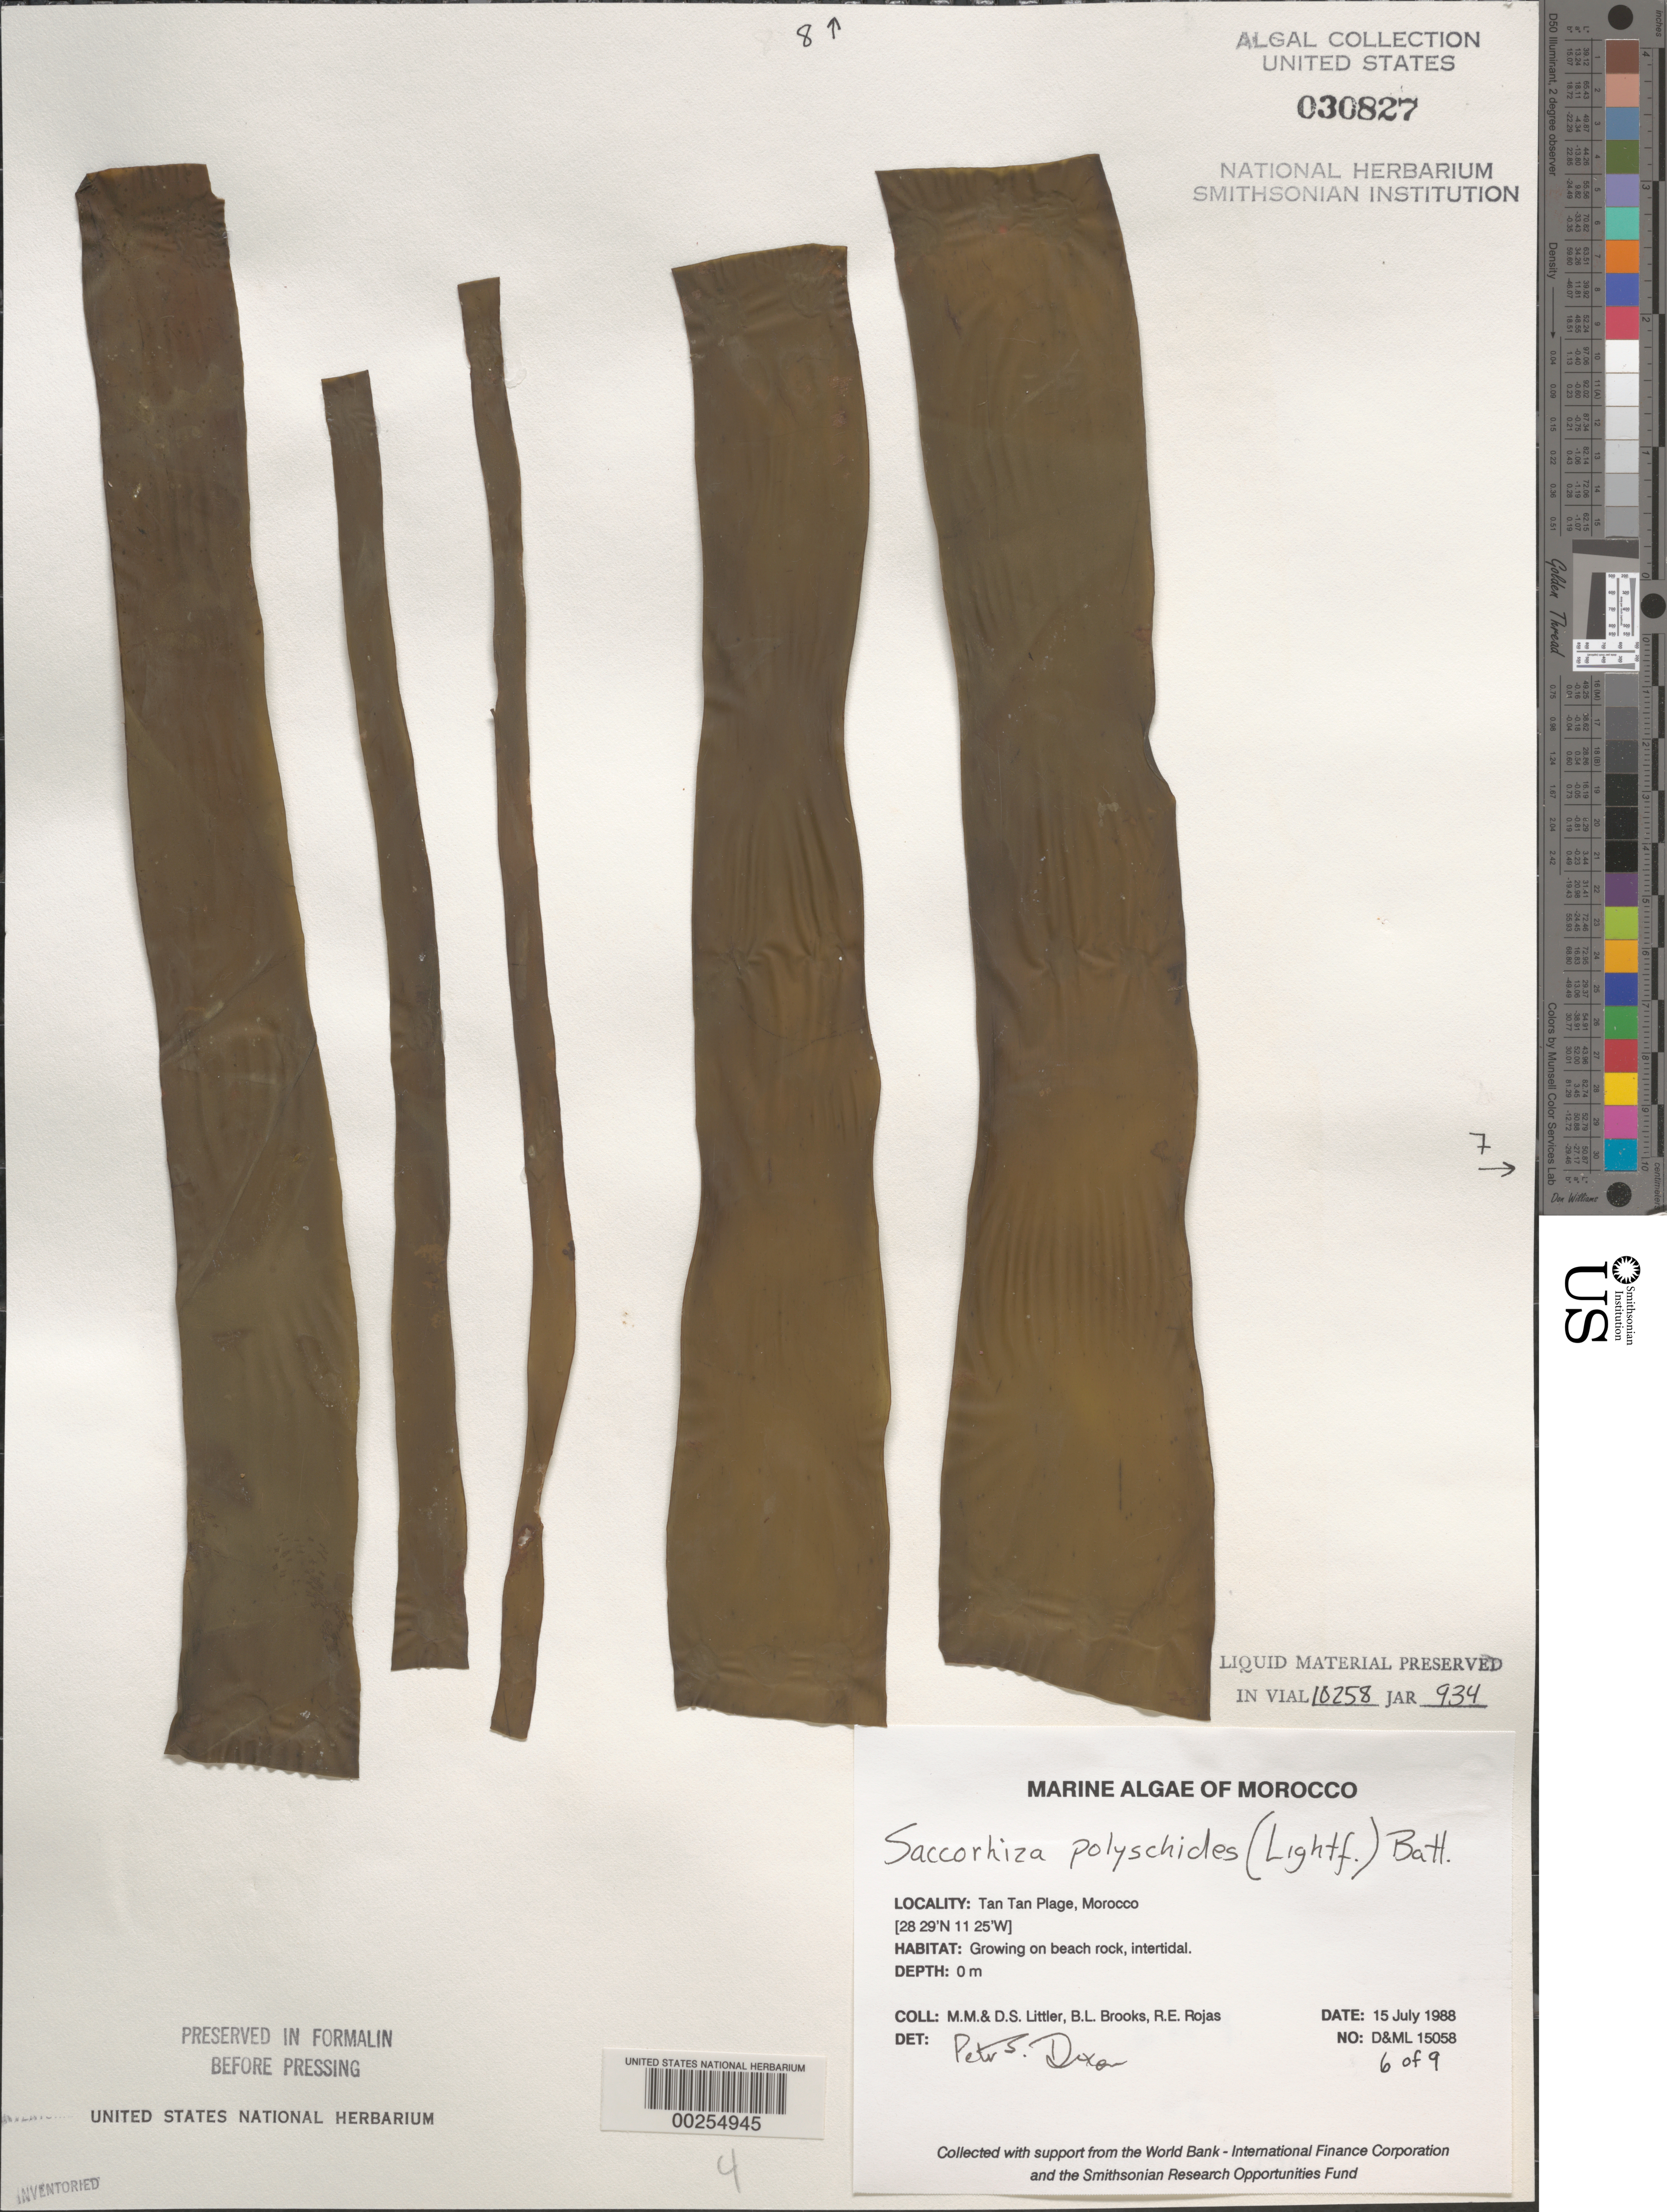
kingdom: Chromista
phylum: Foraminifera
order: Astrorhizida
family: Hyperamminidae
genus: Saccorhiza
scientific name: Saccorhiza polyschides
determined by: Dixon, P. S.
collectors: M. M. Littler, D. S. Littler, B. Brooks & R. Rojas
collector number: D&ML 15058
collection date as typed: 15 Jul 1988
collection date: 1988-07-15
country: Morocco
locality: Tan Tan Plage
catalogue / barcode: US 30827